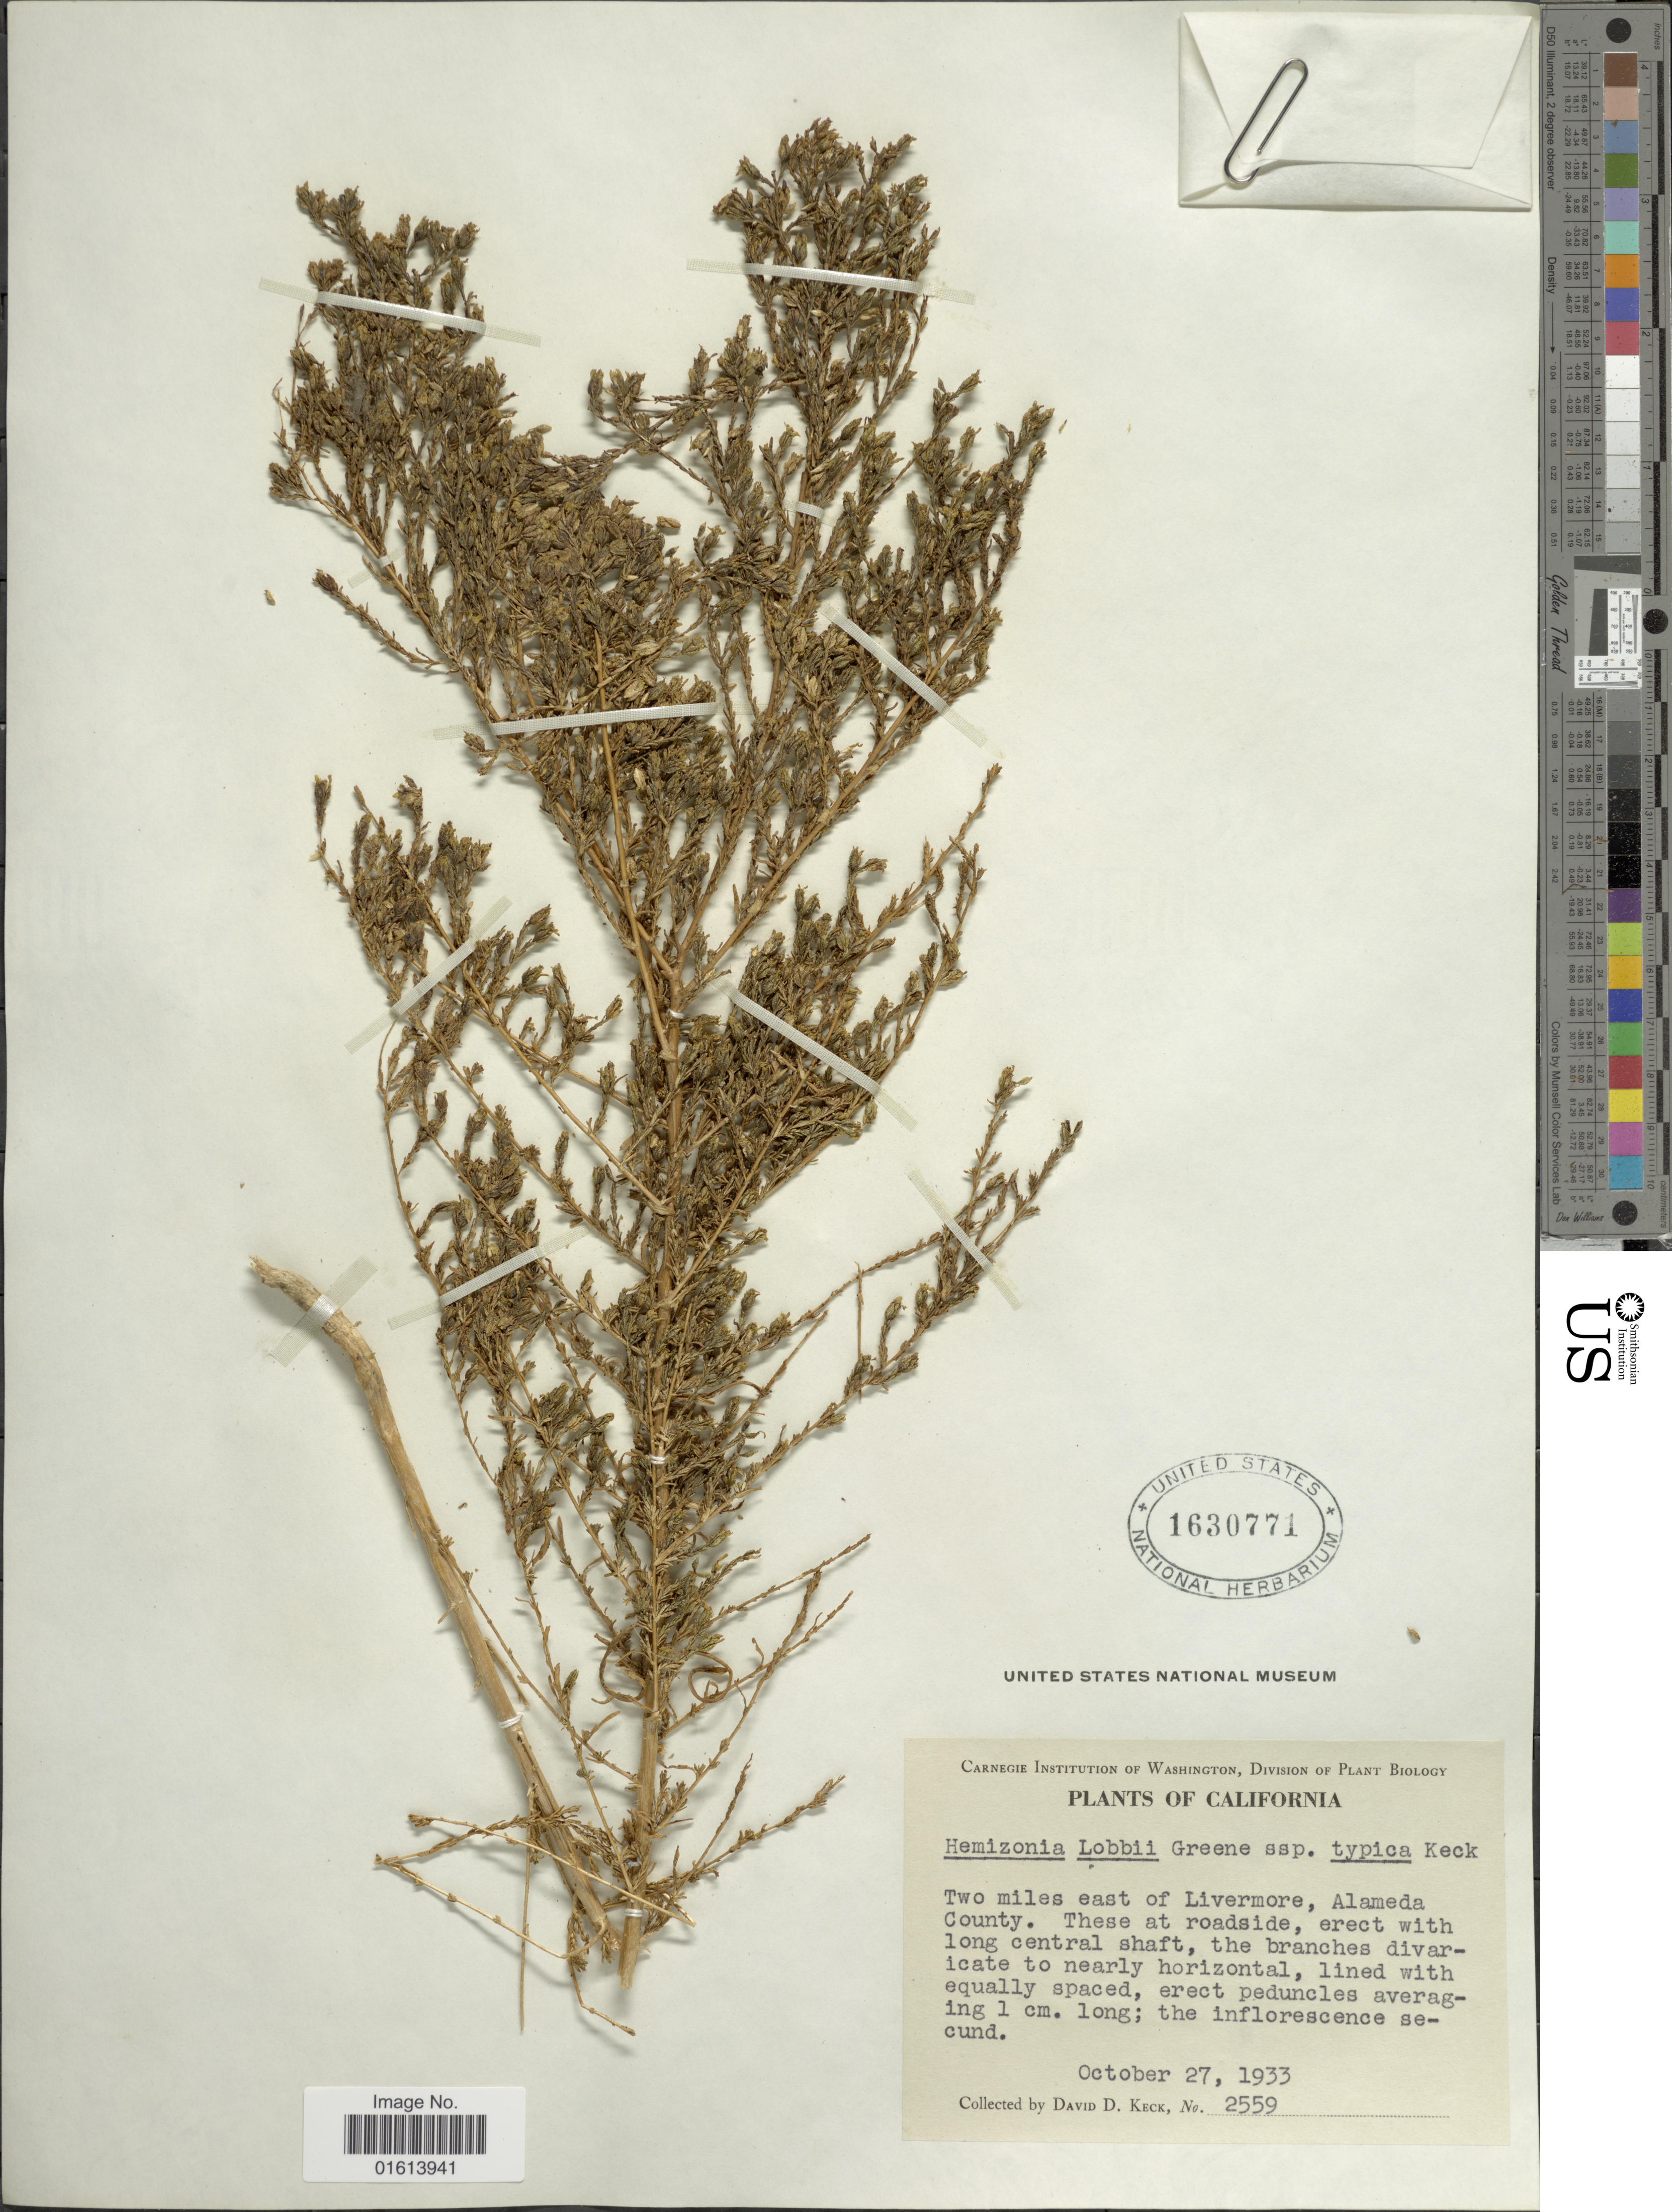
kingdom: Plantae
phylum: Tracheophyta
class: Magnoliopsida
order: Asterales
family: Asteraceae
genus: Deinandra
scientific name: Deinandra lobbii subsp. lobbii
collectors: D. D. Keck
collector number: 2559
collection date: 1933-10-27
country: United States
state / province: California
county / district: Alameda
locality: California. Two miles east of Livermore, Alameda County. at roadside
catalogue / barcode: US 1630771